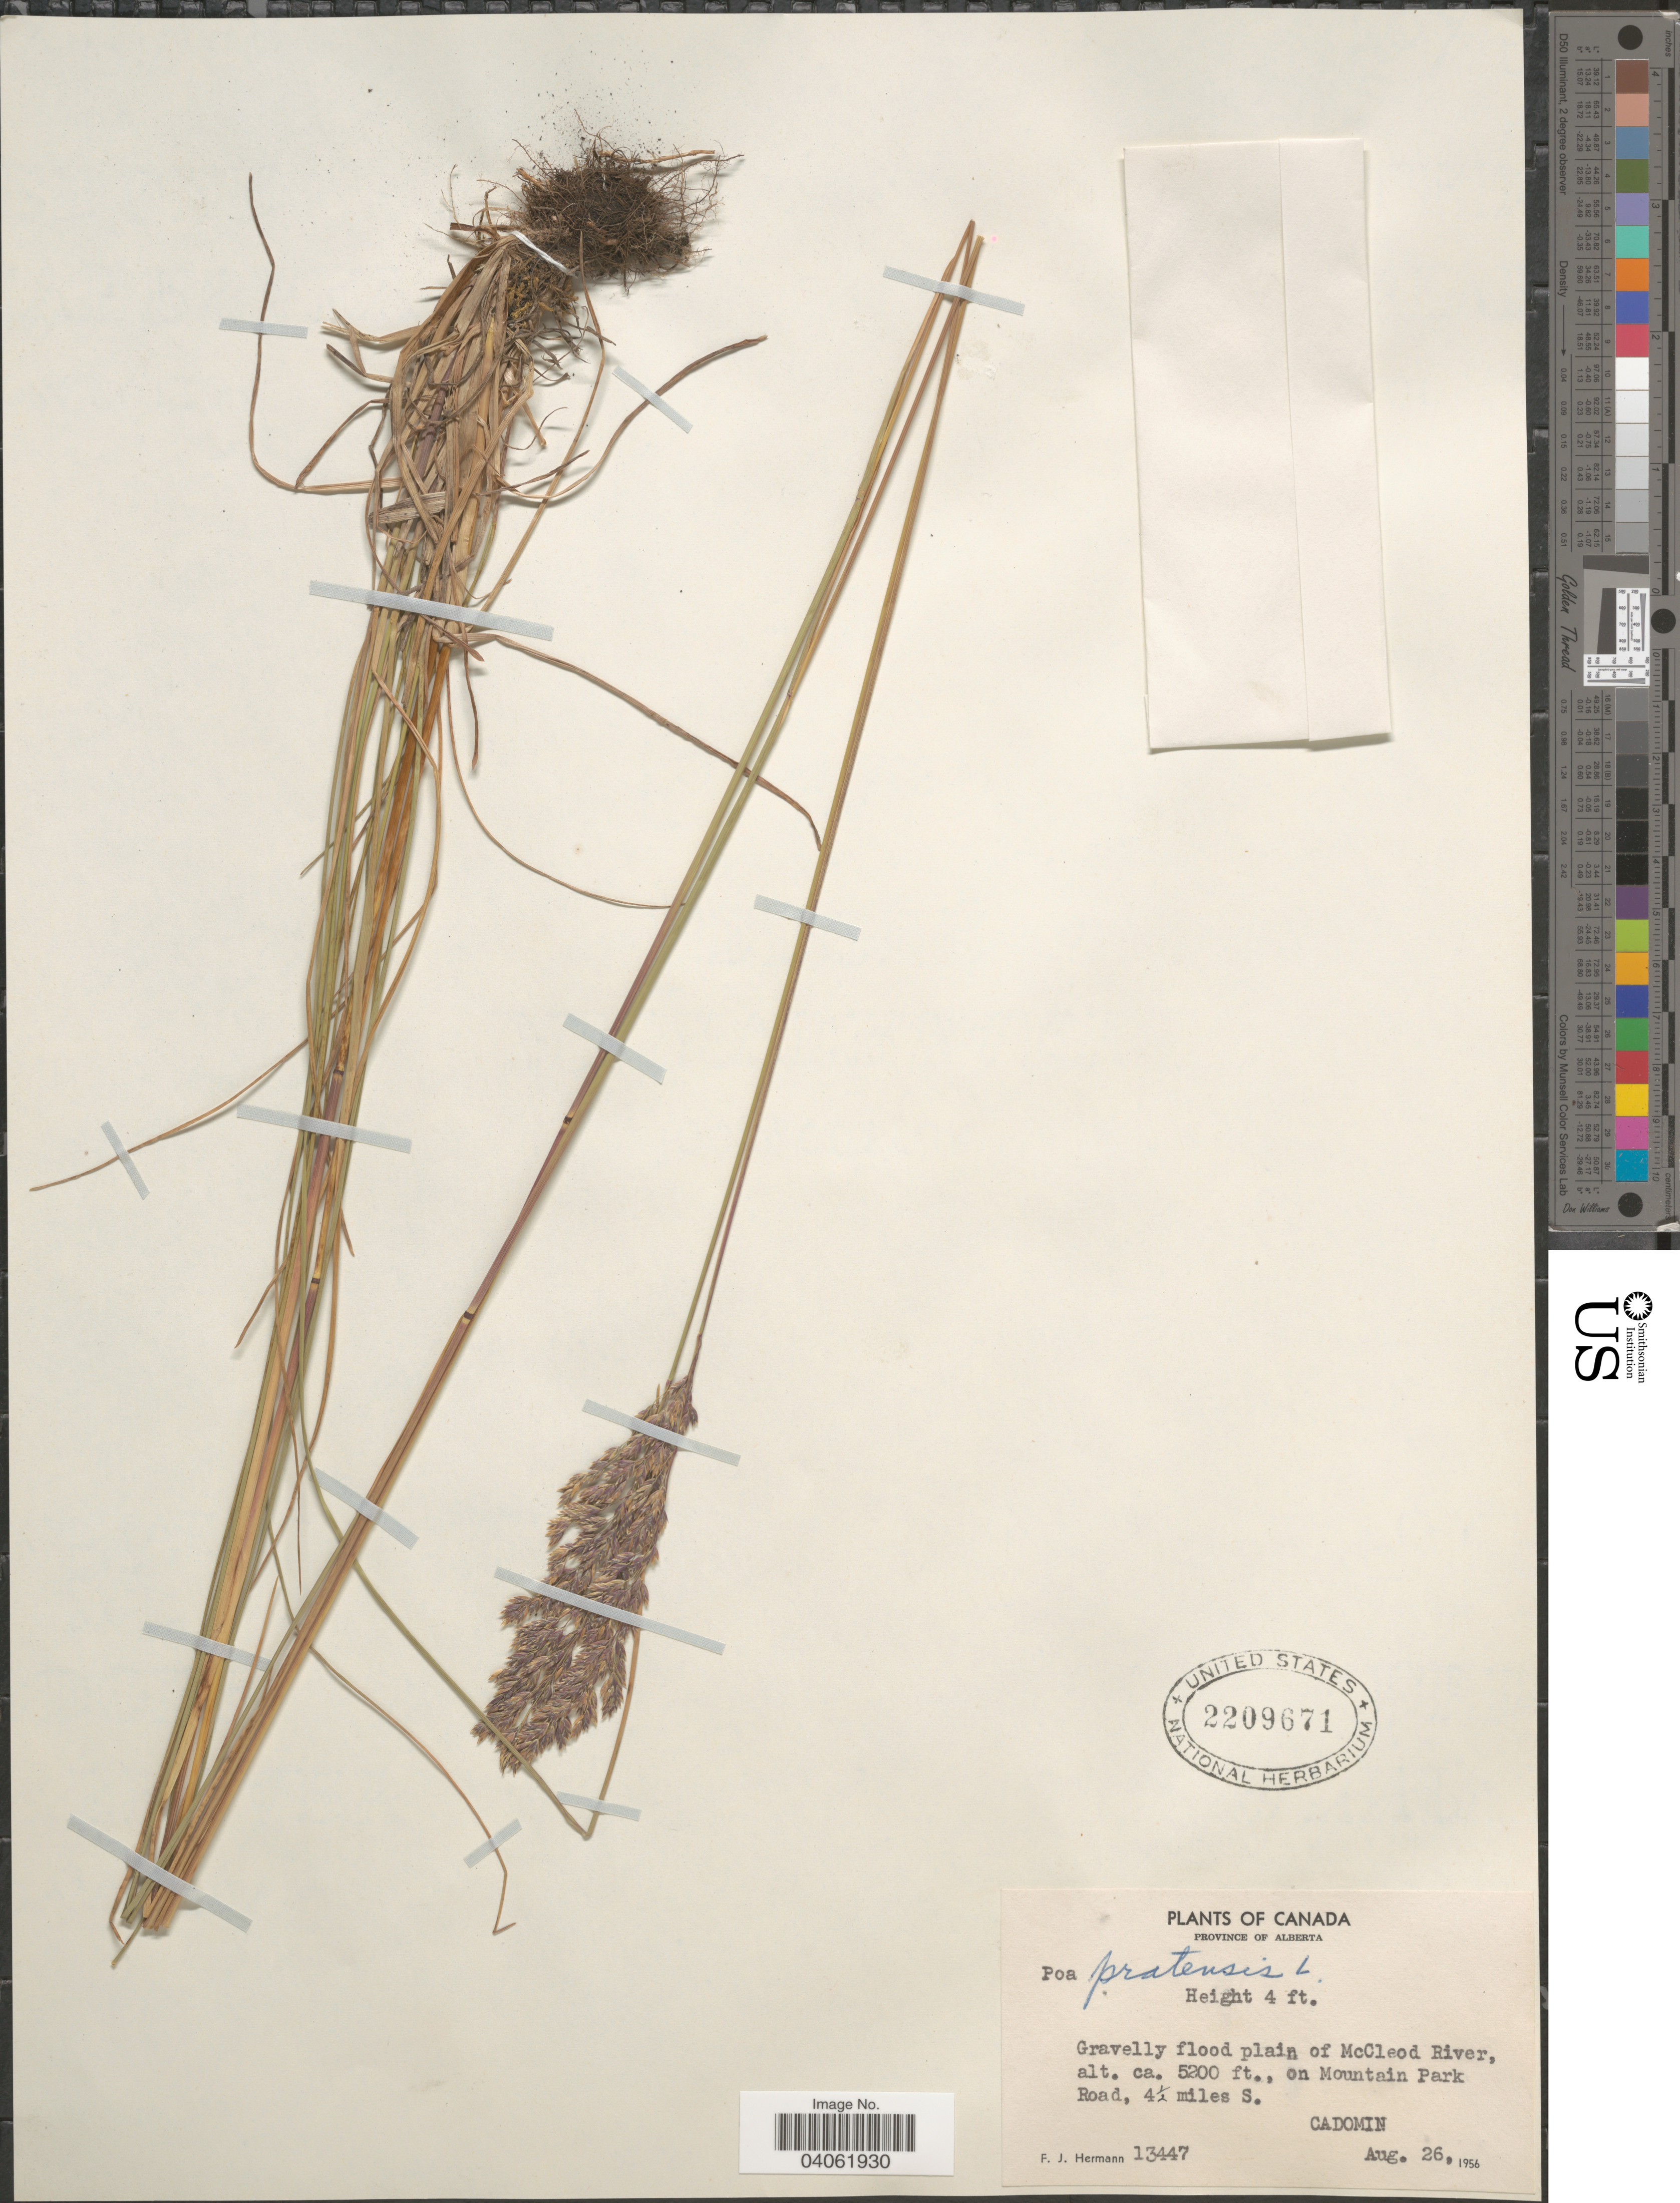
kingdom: Plantae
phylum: Tracheophyta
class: Liliopsida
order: Poales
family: Poaceae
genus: Poa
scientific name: Poa pratensis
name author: L.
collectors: F. J. Hermann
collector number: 13447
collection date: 1956-08-26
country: Canada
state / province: Alberta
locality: Gravelly flood plain of McCleod River, on Mountain Park Road, 4½ miles S. Cadomin.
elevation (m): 1585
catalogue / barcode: US 2209671